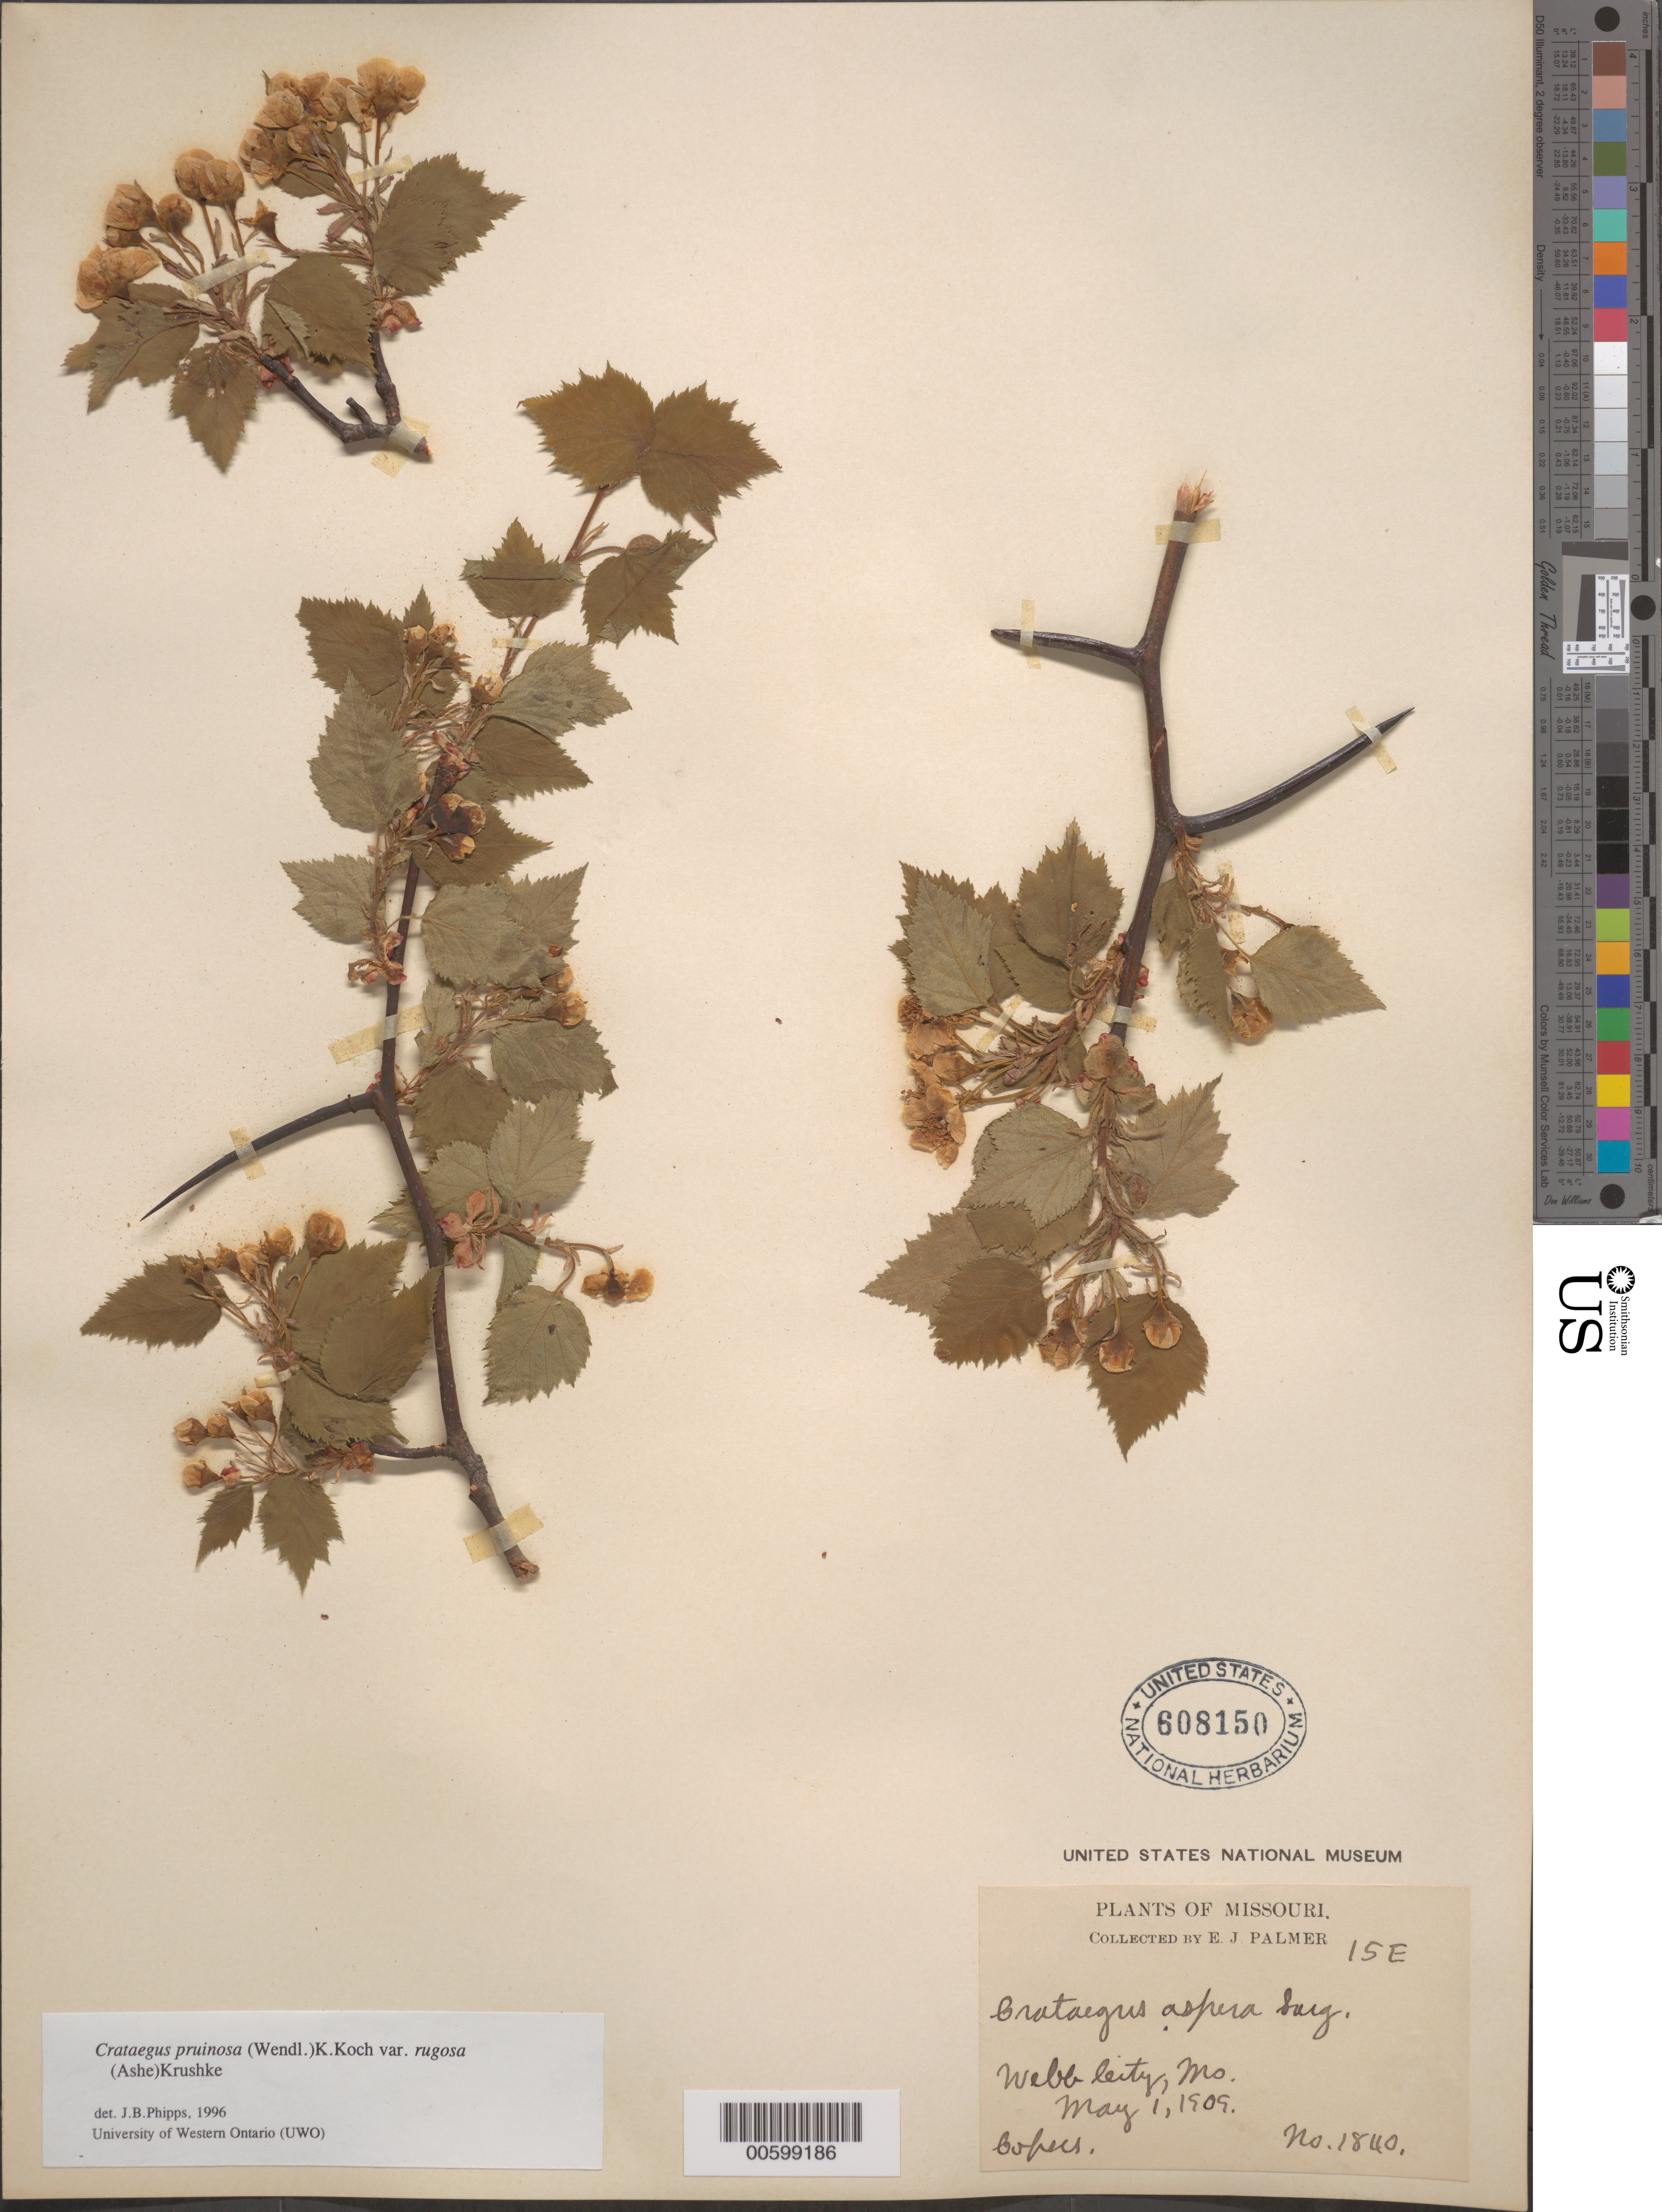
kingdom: Plantae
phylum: Tracheophyta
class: Magnoliopsida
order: Rosales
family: Rosaceae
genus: Crataegus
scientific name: Crataegus pruinosa var. rugosa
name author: (Ashe) Kruschke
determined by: Phipps, James B., (UWO), University of Western Ontario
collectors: E. J. Palmer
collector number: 1840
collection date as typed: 01 May 1909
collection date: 1909-05-01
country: United States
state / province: Missouri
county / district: Jasper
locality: Webb City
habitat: Copses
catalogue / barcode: US 608150